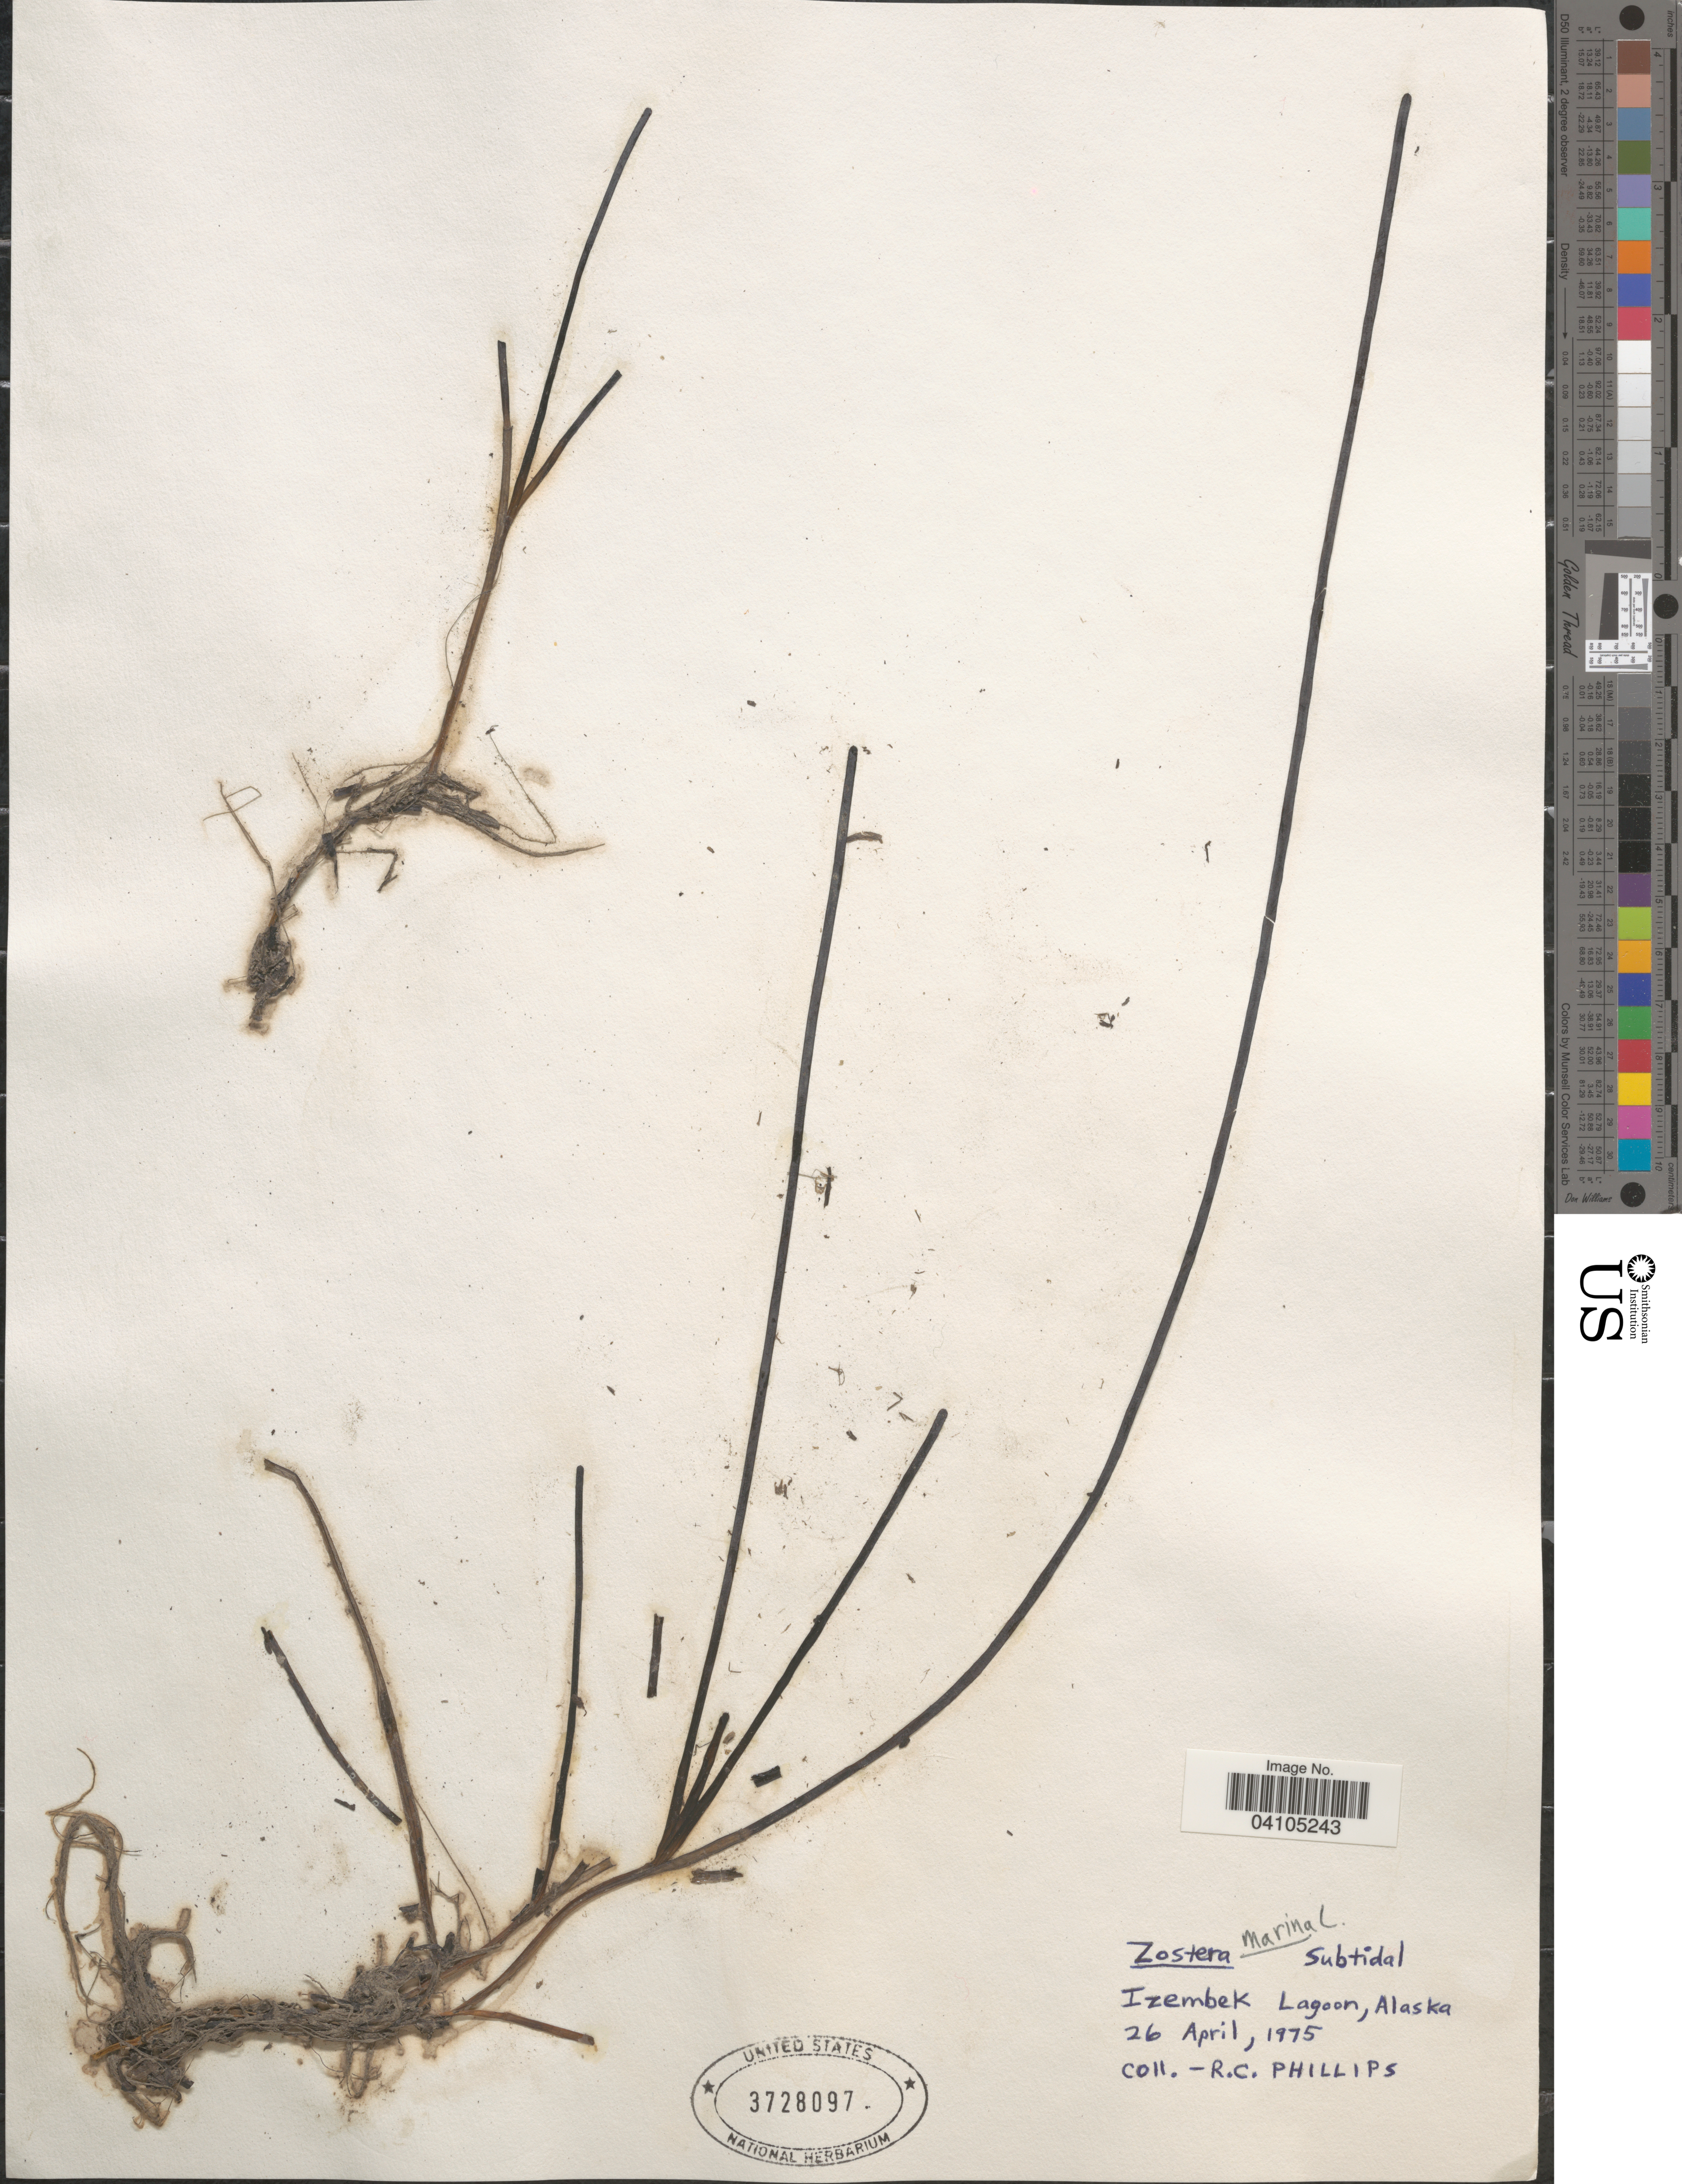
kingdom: Plantae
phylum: Tracheophyta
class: Liliopsida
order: Alismatales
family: Zosteraceae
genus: Zostera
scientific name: Zostera marina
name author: L.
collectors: R. C. Phillips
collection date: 1975-04-26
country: United States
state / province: Alaska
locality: Izembek Lagoon.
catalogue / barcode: US 3728097